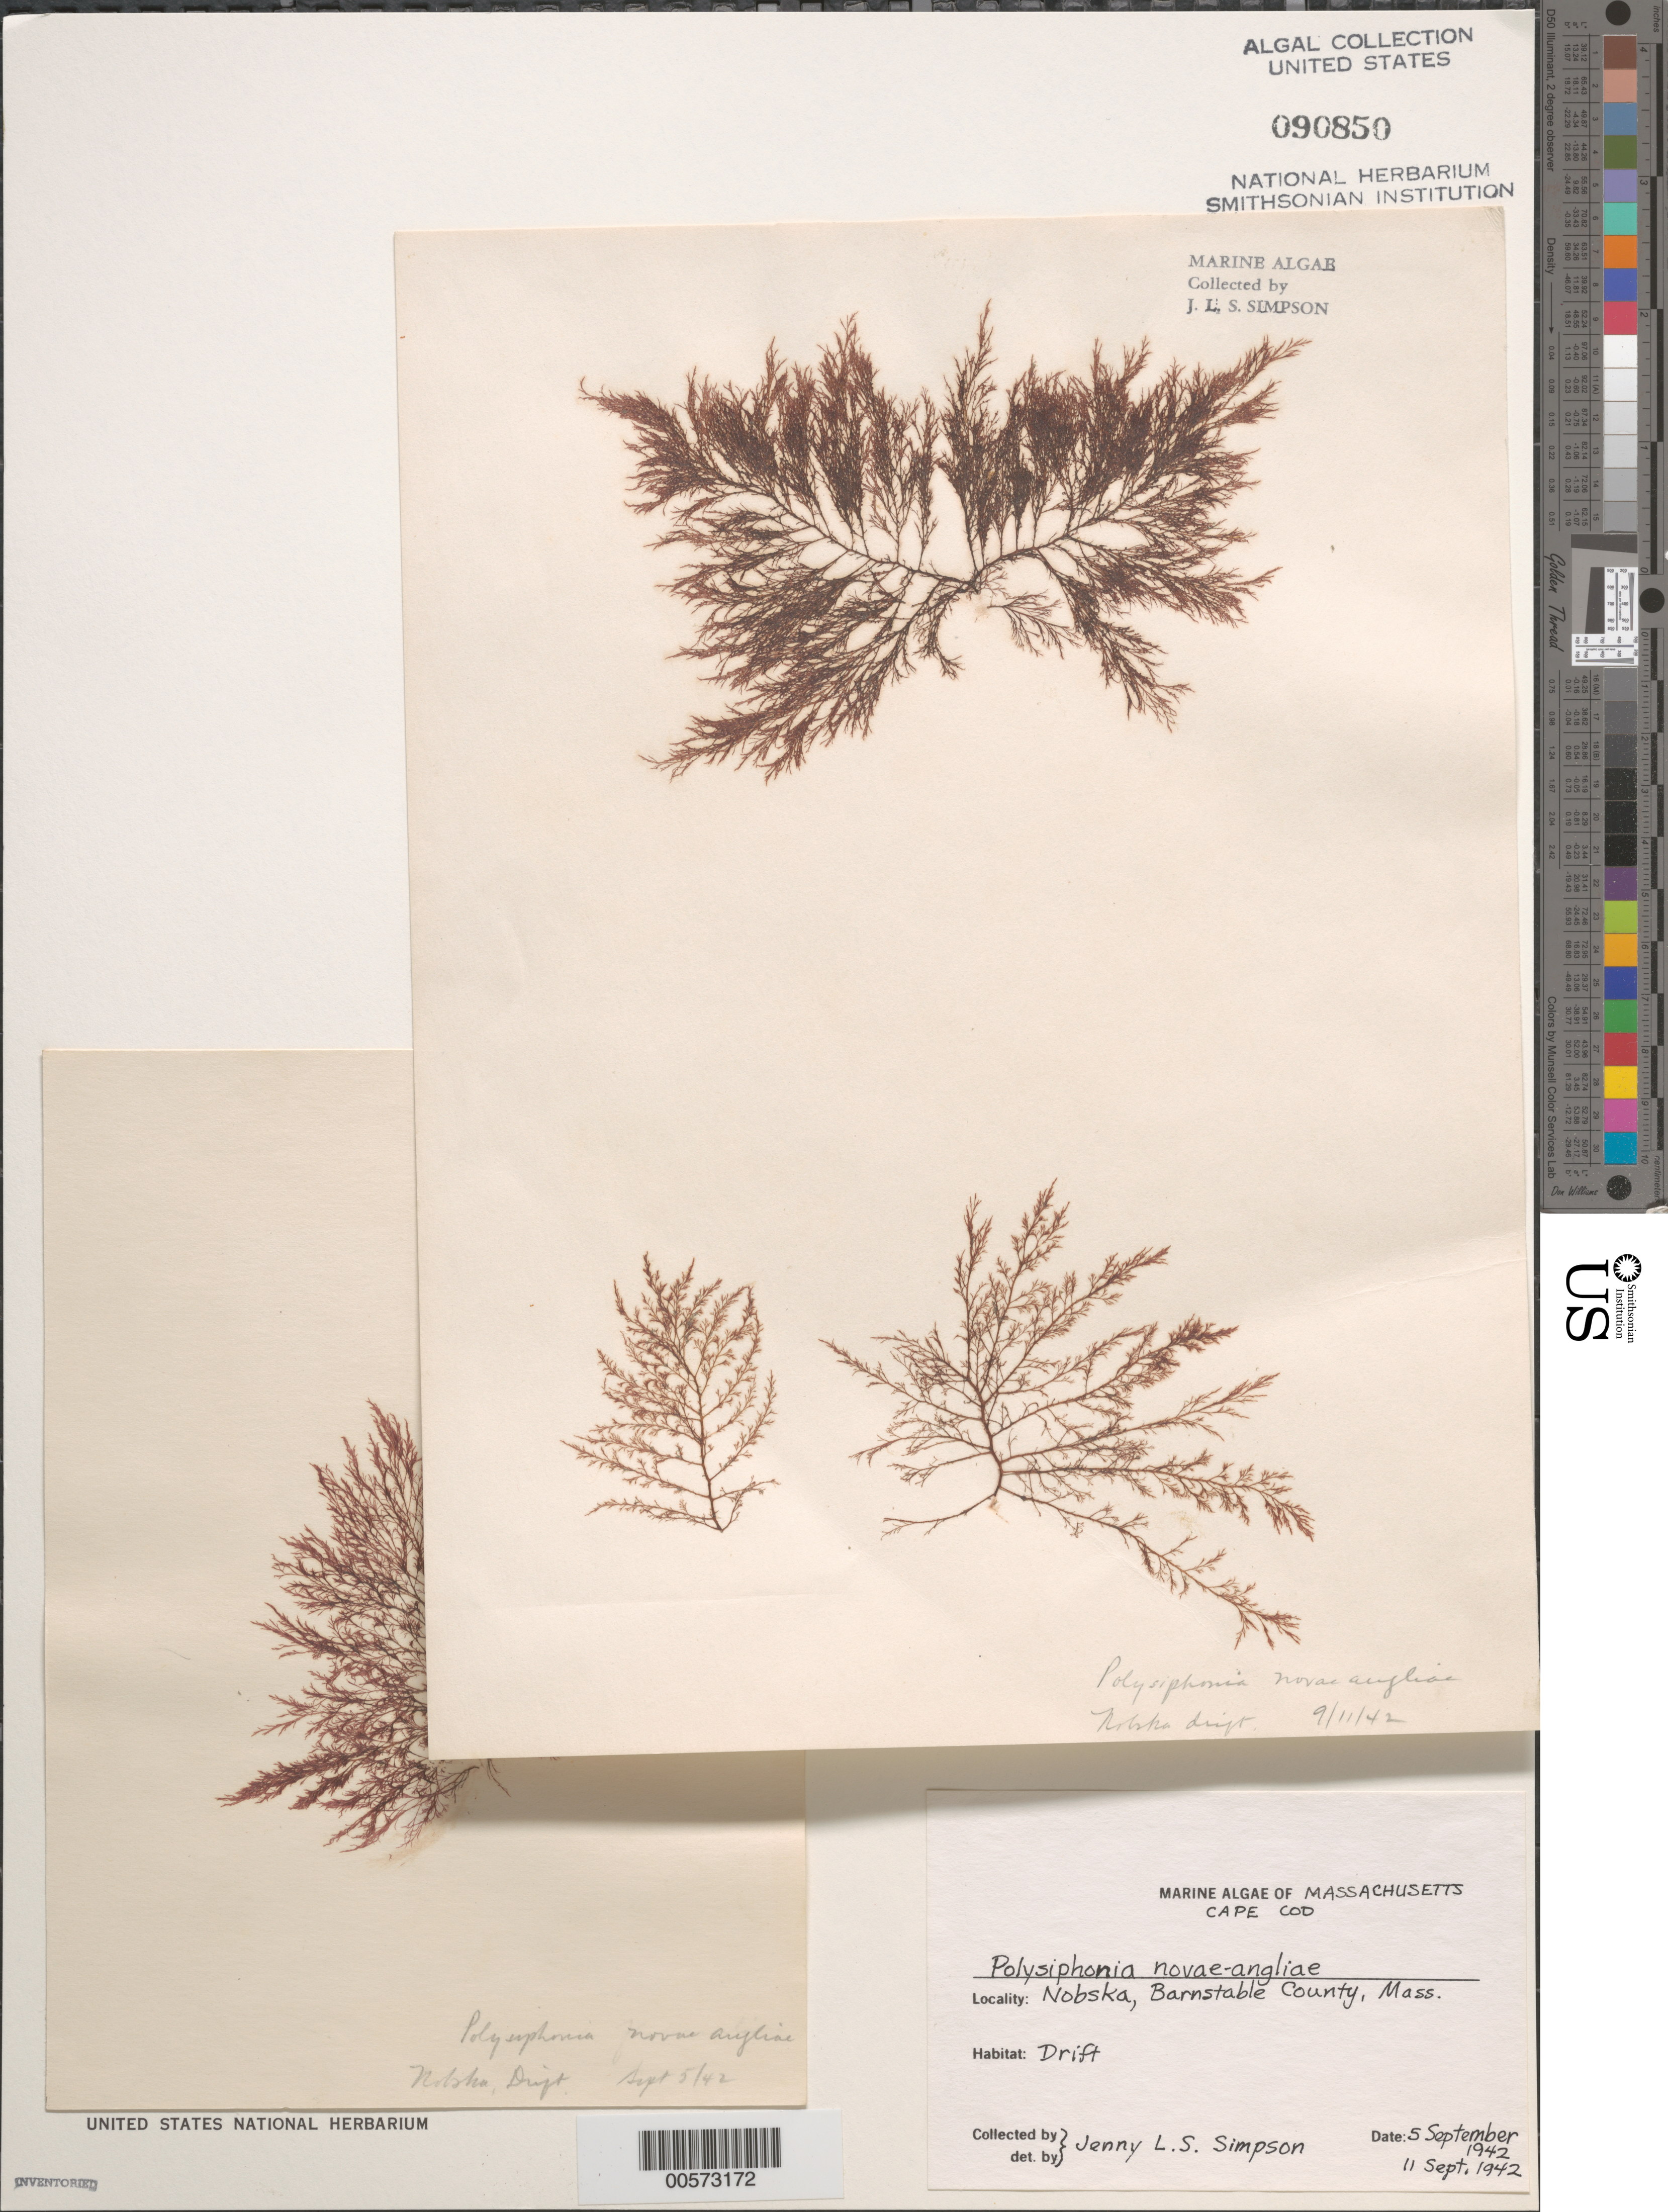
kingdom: Plantae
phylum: Rhodophyta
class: Florideophyceae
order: Ceramiales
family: Rhodomelaceae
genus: Melanothamnus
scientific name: Melanothamnus harveyi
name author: (Bailey) Diaz-Tapia & C.A. Maggs in Diaz-Tapia et al.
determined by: Algae name updating Project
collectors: J. Simpson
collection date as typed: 05 Sep 1942 AND 11 Sep 1942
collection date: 1942-09-05,1942-09-11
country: United States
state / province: Massachusetts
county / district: Barnstable County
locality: Nobska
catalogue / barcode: US 90850